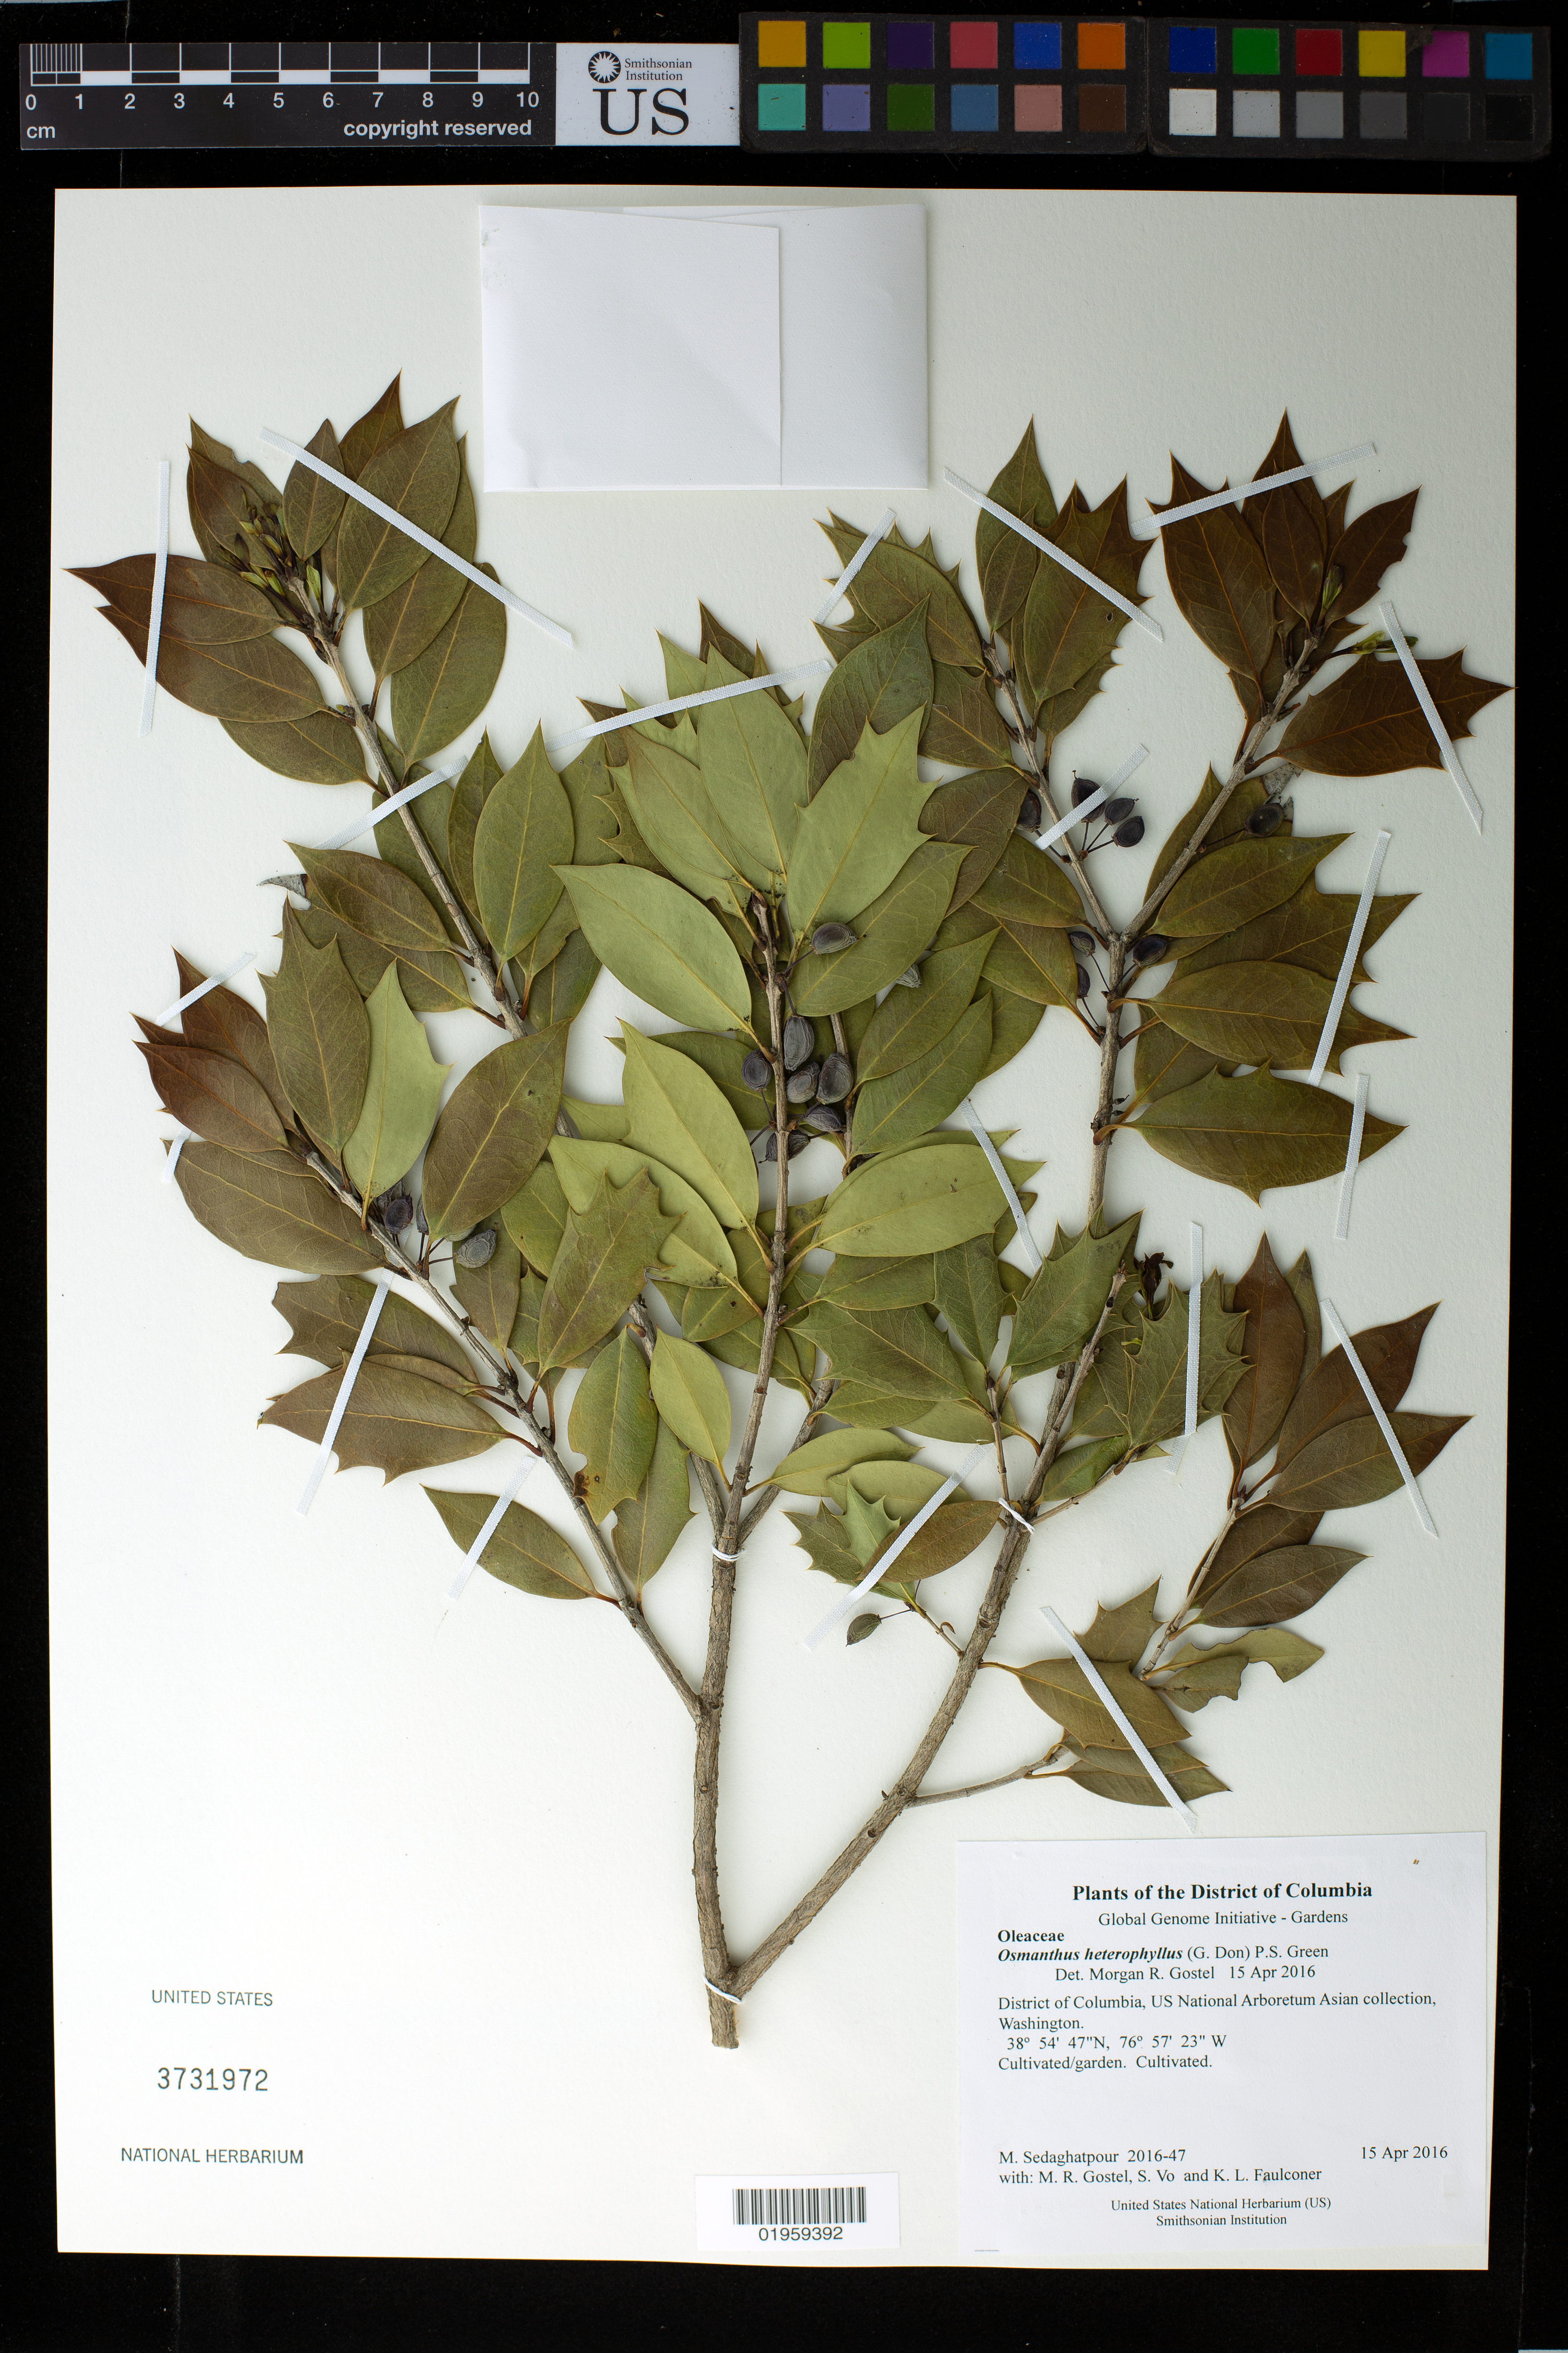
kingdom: Plantae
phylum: Tracheophyta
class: Magnoliopsida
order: Lamiales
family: Oleaceae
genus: Osmanthus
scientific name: Osmanthus heterophyllus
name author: (G. Don) P.S. Green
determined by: Gostel, Morgan R., (BRIT), Botanical Research Institute of Texas (UNITED STATES)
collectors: M. Sedaghatpour, M. R. Gostel, S. Vo & K. L. Faulconer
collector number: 2016-47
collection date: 2016-04-15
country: United States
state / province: District of Columbia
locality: US National Arboretum Asian collection, Washington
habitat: Cultivated/garden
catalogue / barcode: US 3731972